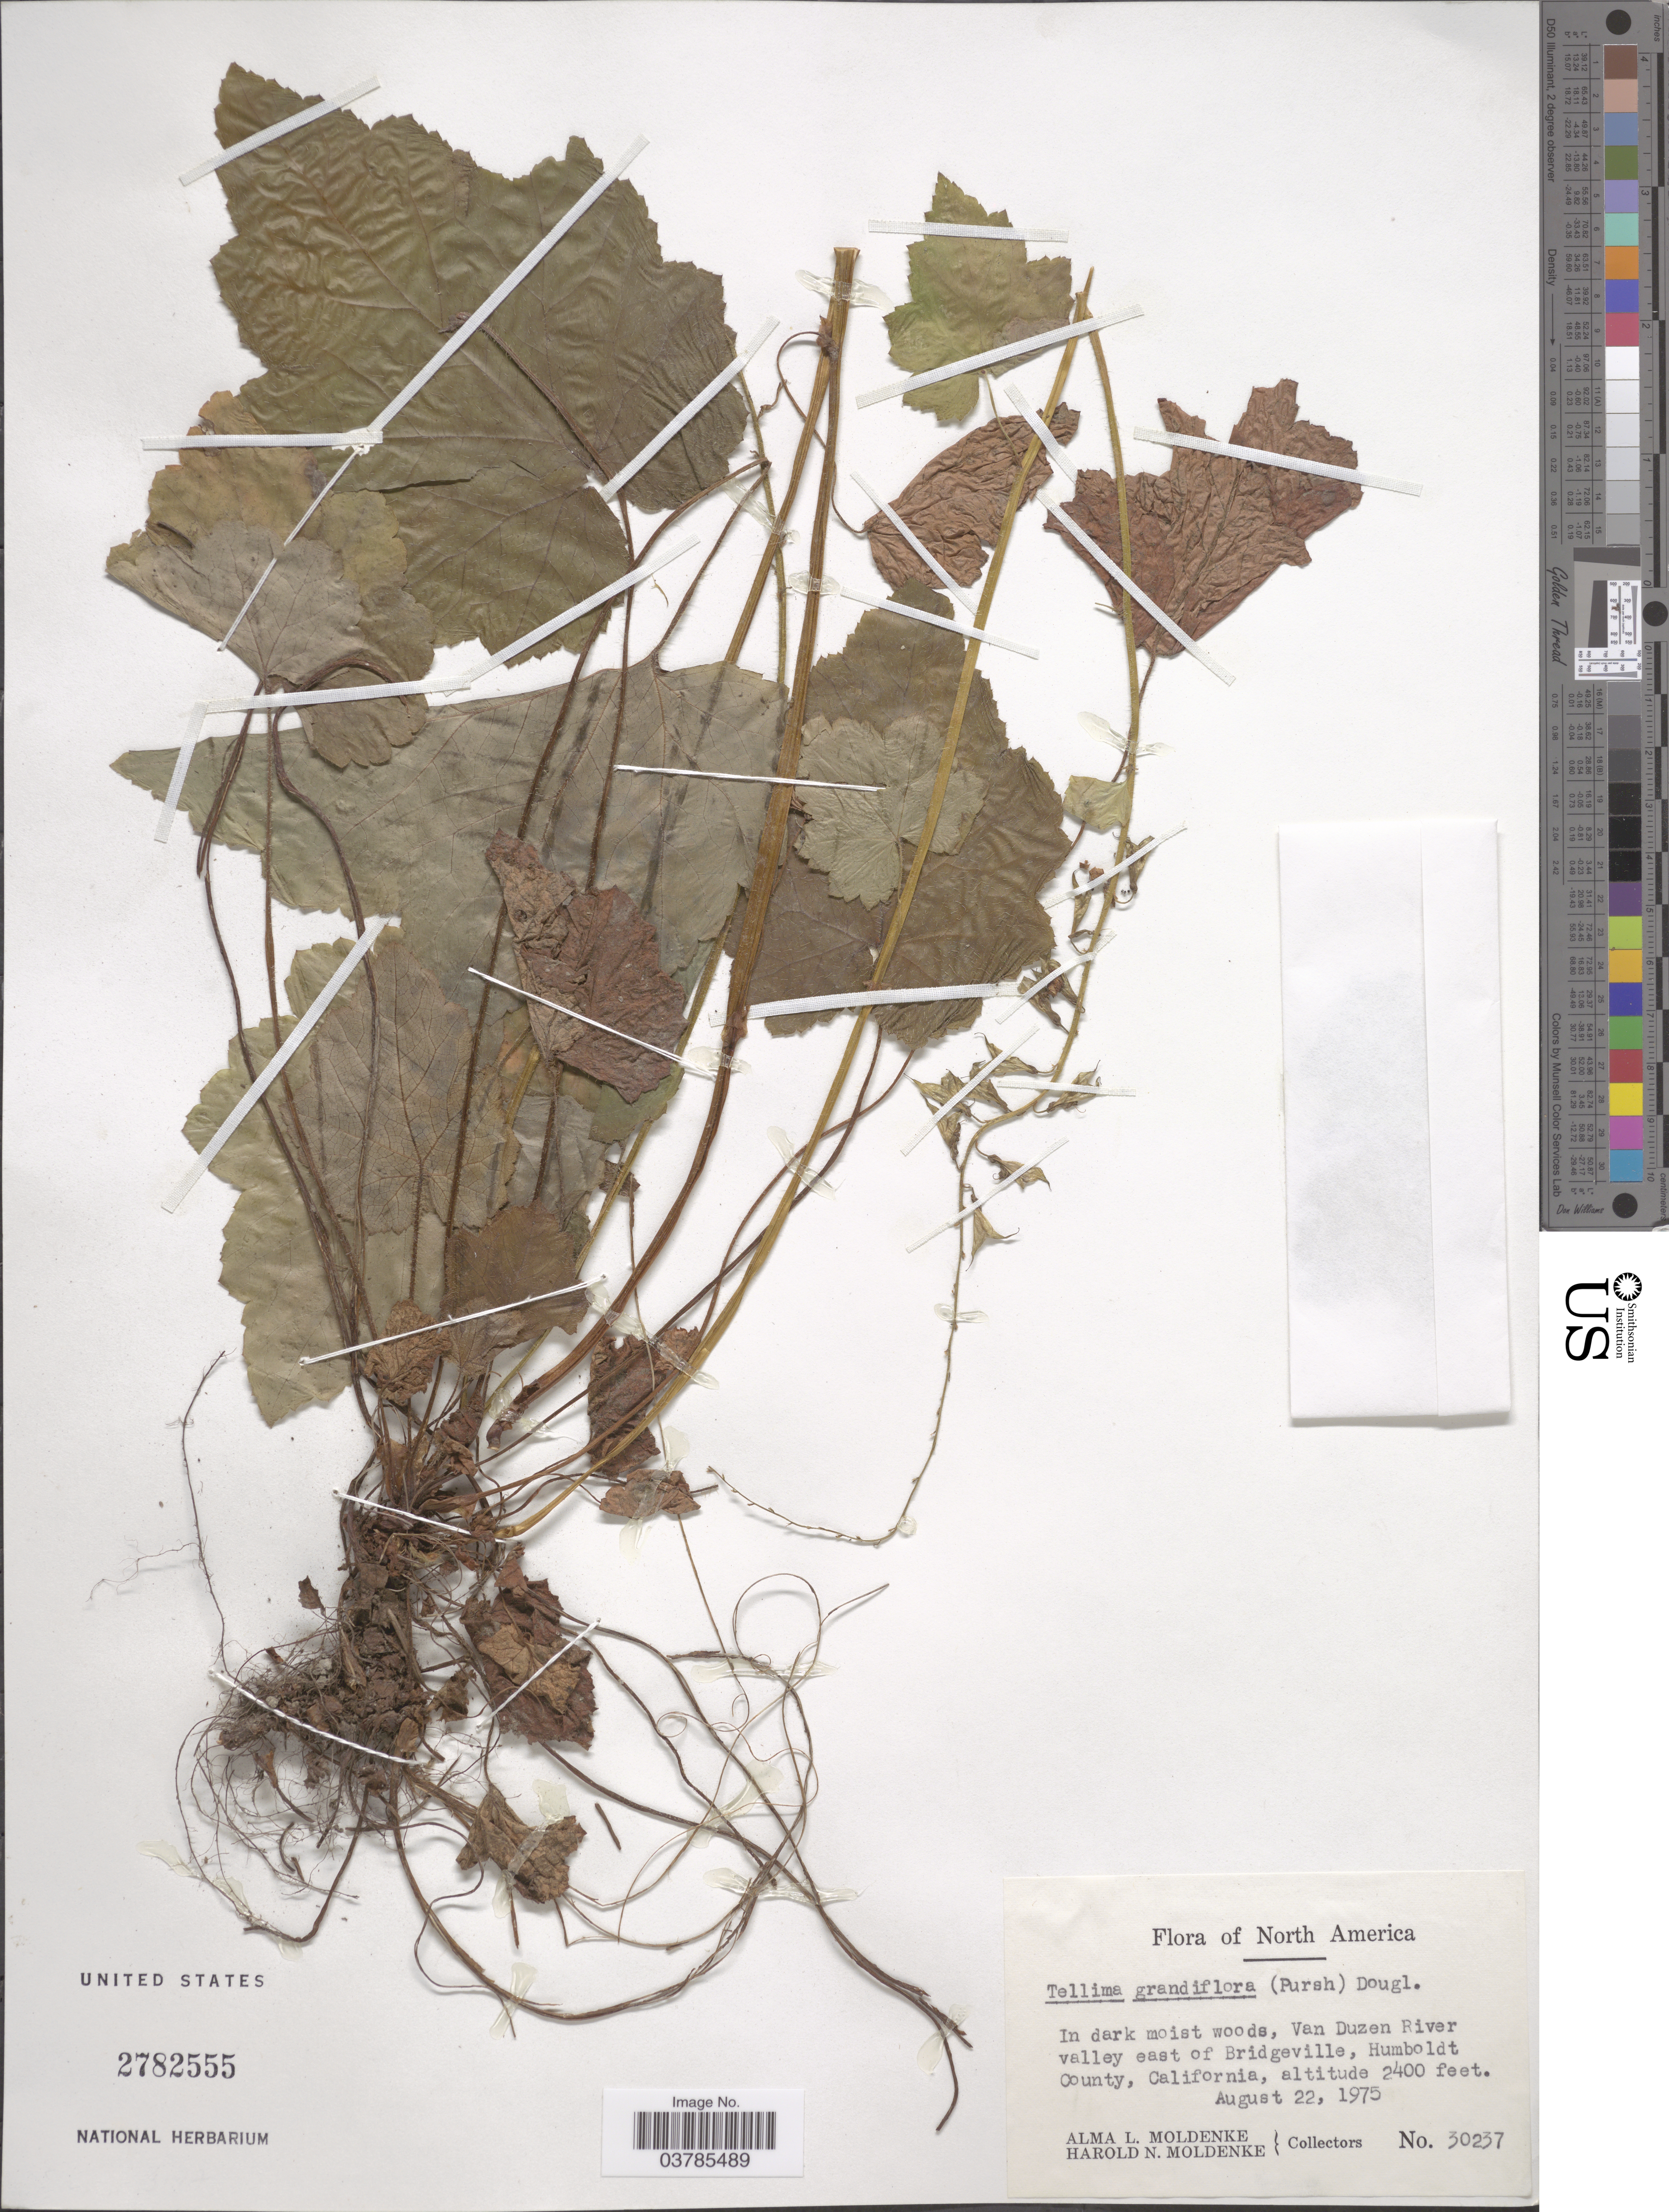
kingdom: Plantae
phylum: Tracheophyta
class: Magnoliopsida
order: Saxifragales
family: Saxifragaceae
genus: Tellima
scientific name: Tellima grandiflora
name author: (Pursh) Douglas ex Lindl.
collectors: A. L. Moldenke & H. N. Moldenke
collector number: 30237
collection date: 1975-08-22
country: United States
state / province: California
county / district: Humboldt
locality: Van Duzen River valley east of Bridgevile, Humboldt County.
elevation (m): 732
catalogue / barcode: US 2782555